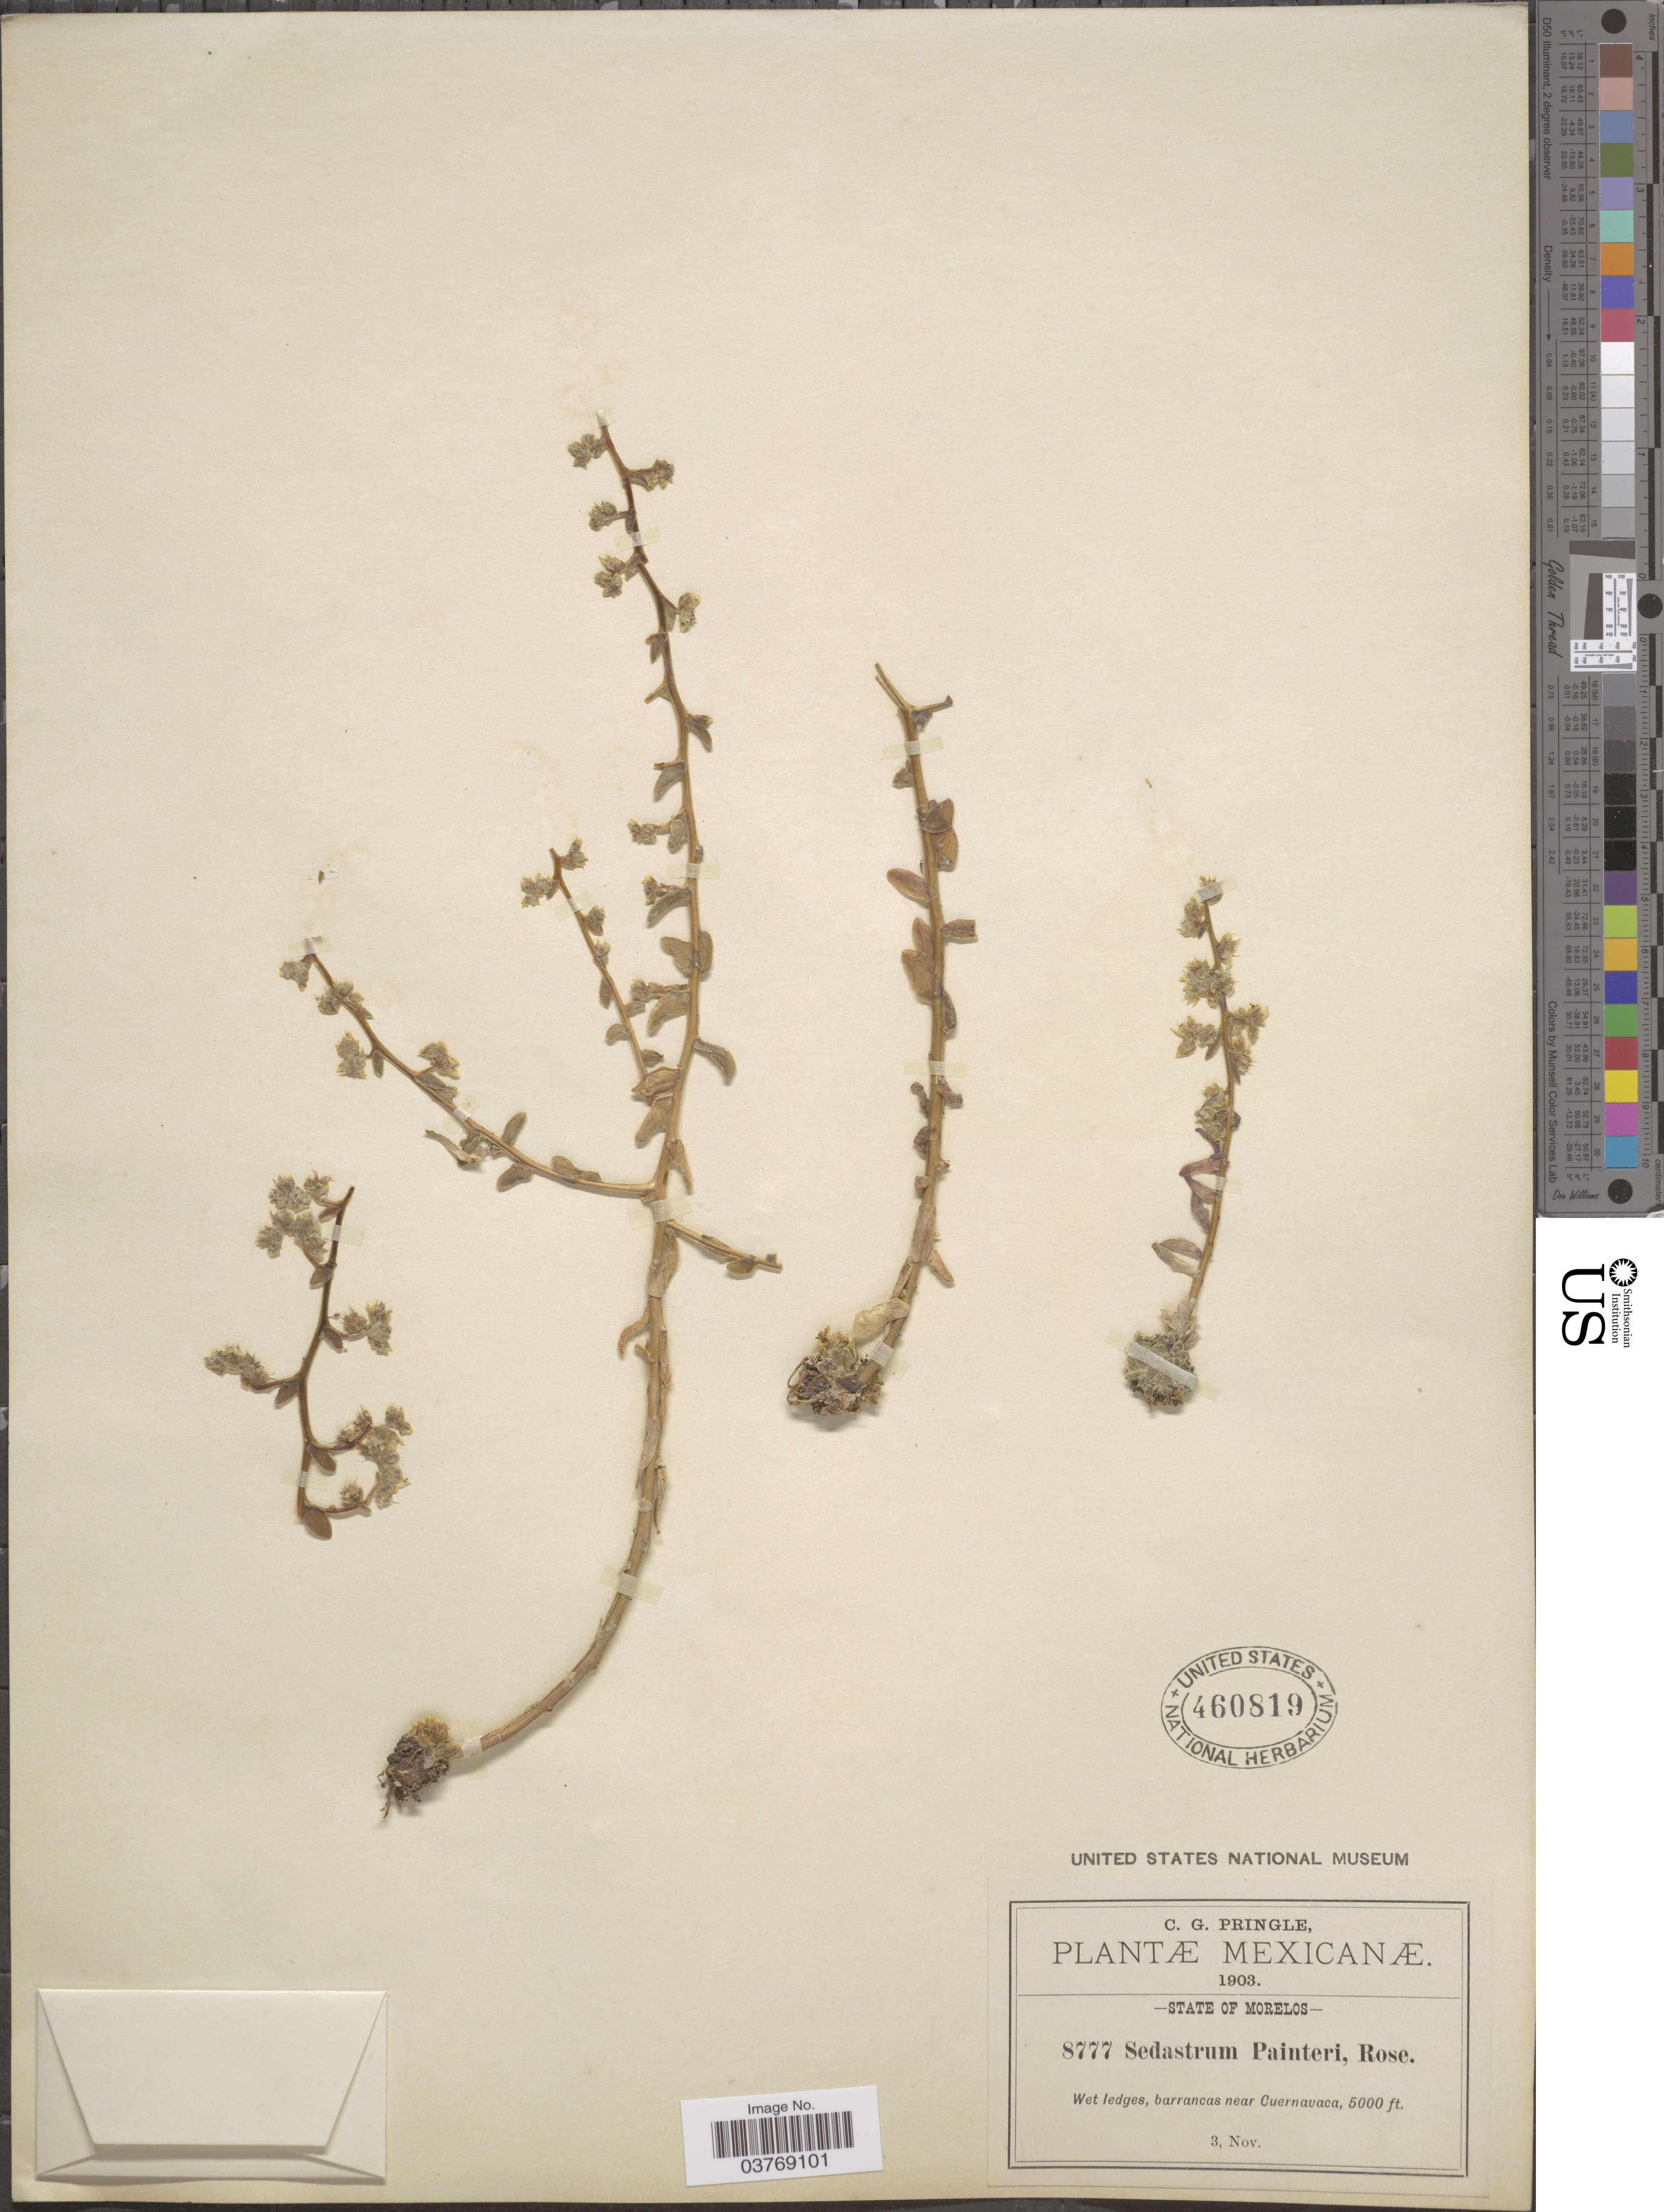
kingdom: Plantae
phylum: Tracheophyta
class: Magnoliopsida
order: Saxifragales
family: Crassulaceae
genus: Sedum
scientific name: Sedum hemsleyanum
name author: Rose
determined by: Strong, Mark T., (BOT), Smithsonian Institution - National Museum of Natural History (UNITED STATES)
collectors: C. G. Pringle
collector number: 8777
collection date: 1903-11-03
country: Mexico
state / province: Morelos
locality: Wet ledges, barrancas near Cuernavaca.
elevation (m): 1524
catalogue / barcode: US 460819